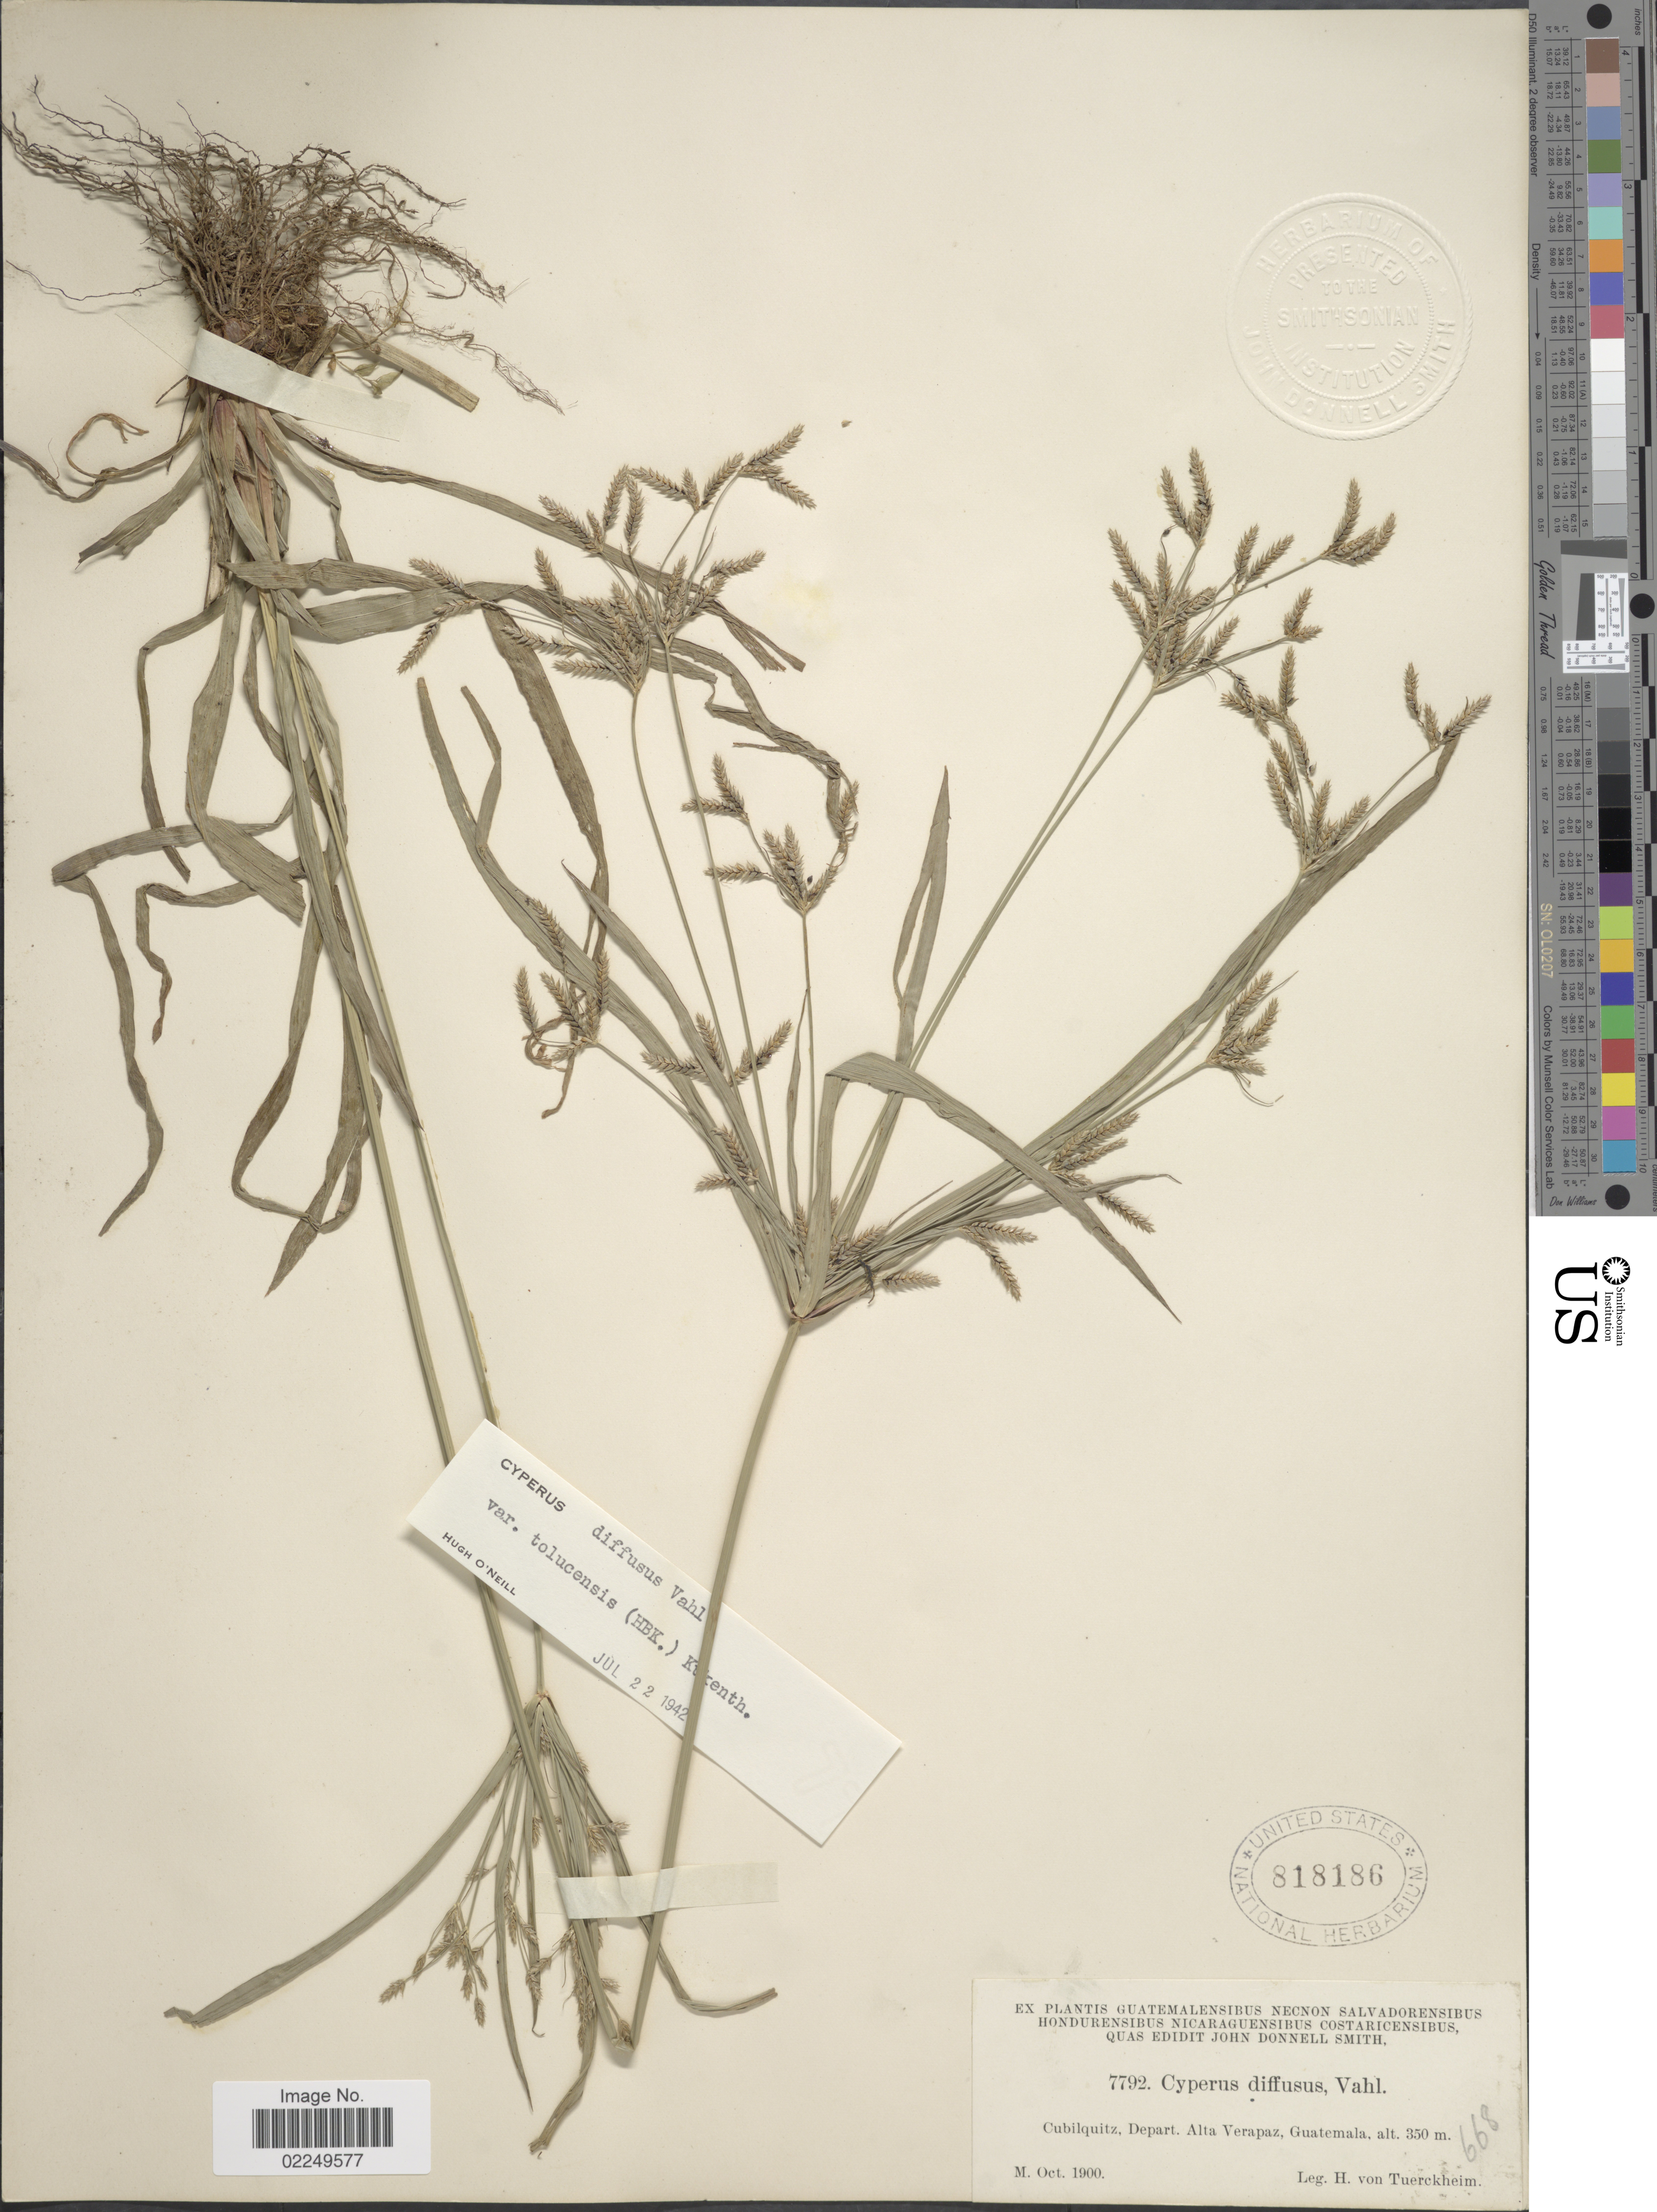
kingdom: Plantae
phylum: Tracheophyta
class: Liliopsida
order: Poales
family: Cyperaceae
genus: Cyperus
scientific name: Cyperus laxus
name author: Lam.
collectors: H. von Tuerckheim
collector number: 7792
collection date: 1900-10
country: Guatemala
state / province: Alta Verapaz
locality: Cubilquitz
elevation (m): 350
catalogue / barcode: US 818186